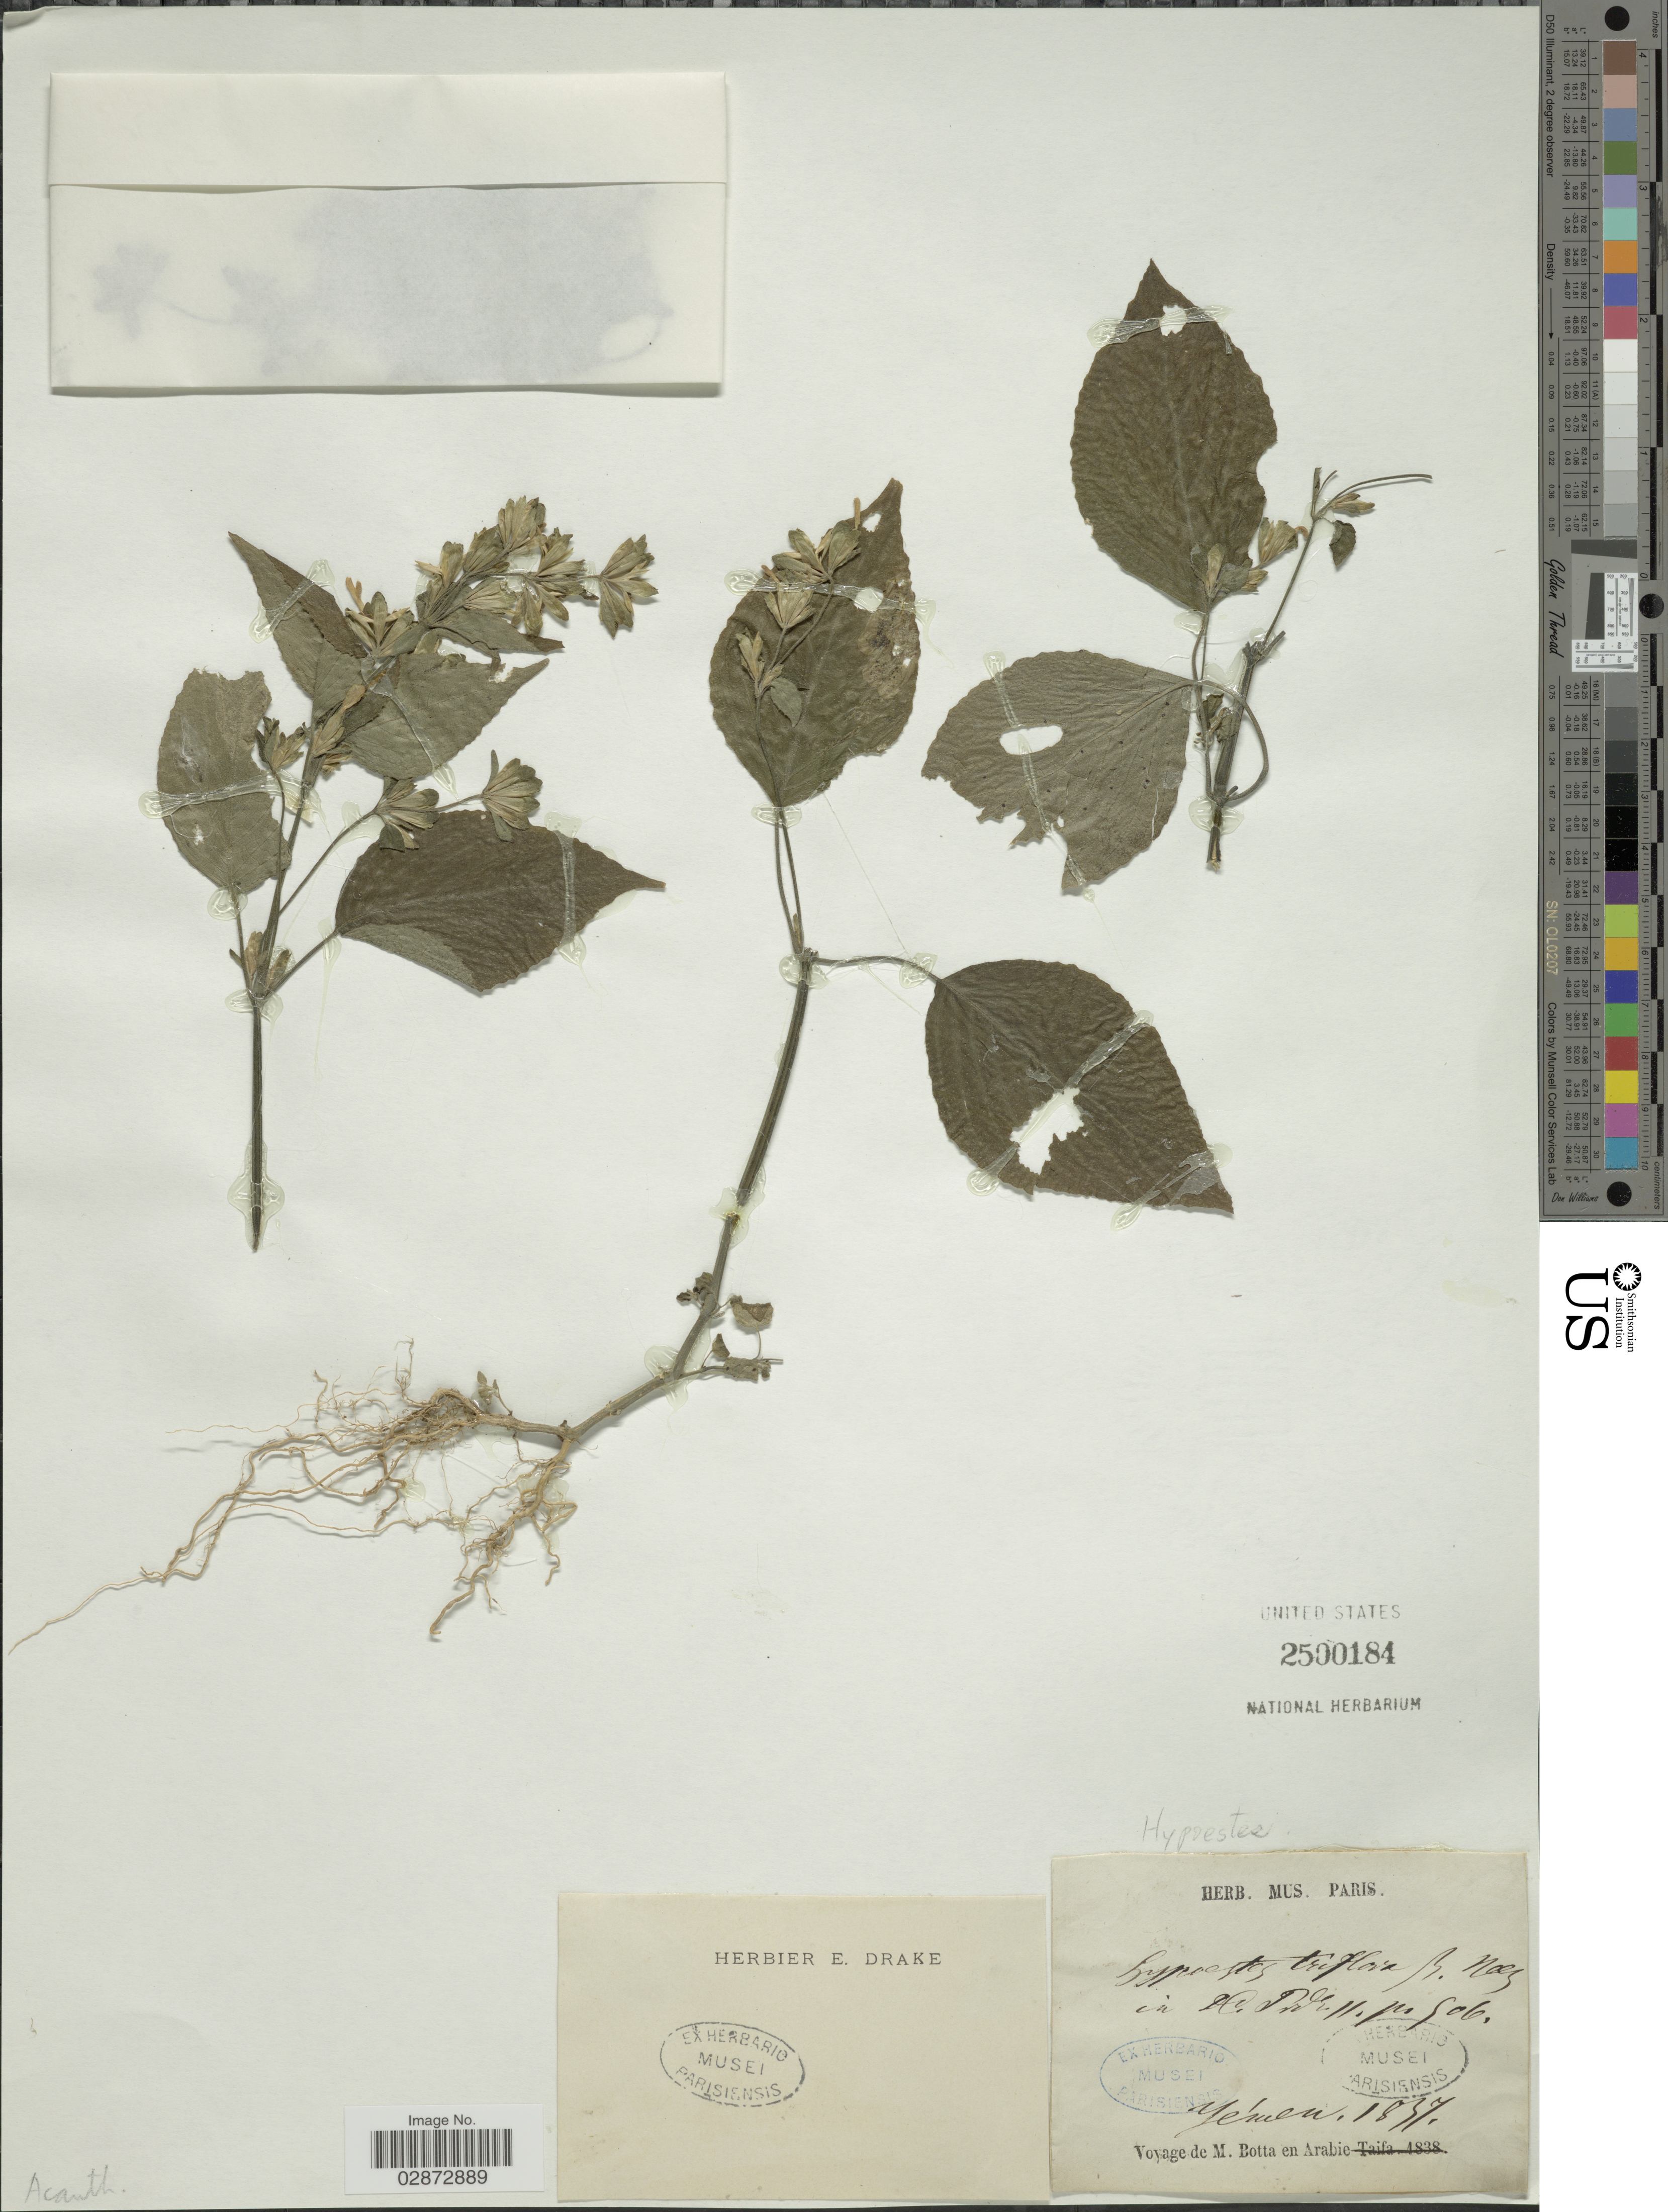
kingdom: Plantae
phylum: Tracheophyta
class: Magnoliopsida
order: Lamiales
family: Acanthaceae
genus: Hypoestes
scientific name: Hypoestes triflora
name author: (Forssk.) Roem. & Schult.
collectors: M. Botta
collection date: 1837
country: Yemen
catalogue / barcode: US 2500184